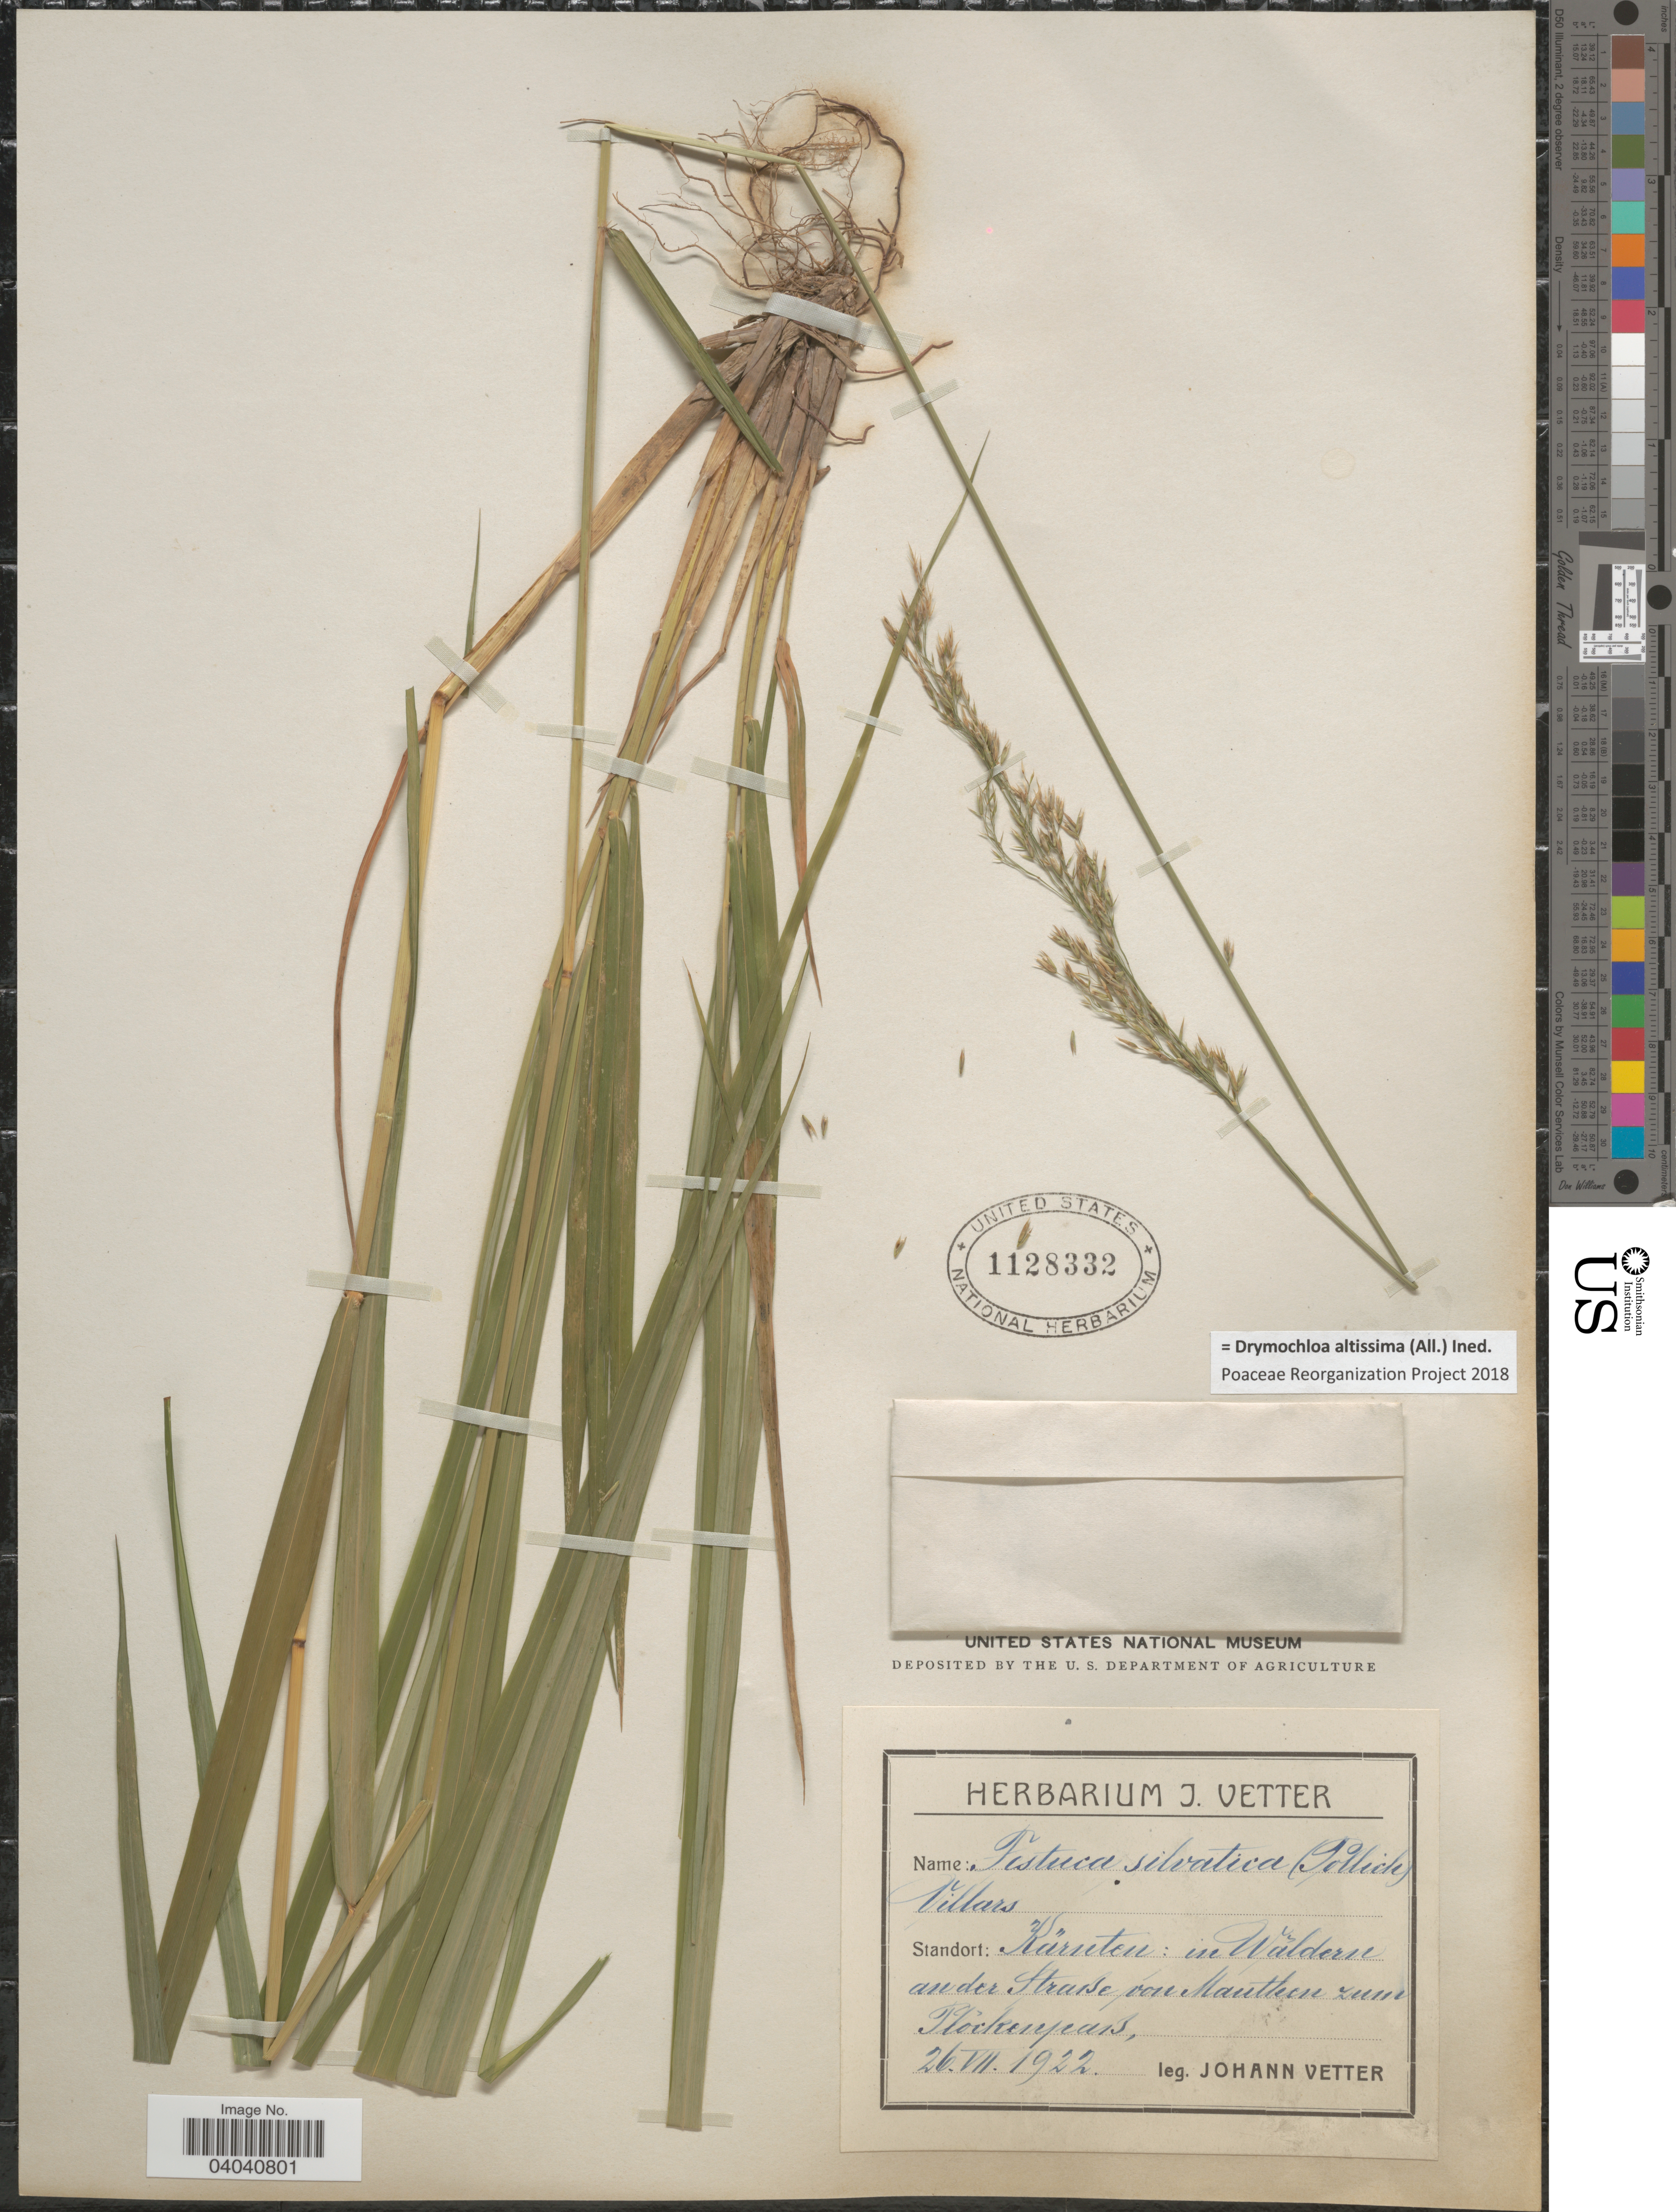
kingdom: Plantae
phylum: Tracheophyta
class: Liliopsida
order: Poales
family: Poaceae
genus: Drymochloa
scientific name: Drymochloa altissima (All.) ined.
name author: (All.)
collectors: J. Vetter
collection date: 1922-07-26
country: Austria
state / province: Karnten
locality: Kärnten: in Wãldern an der Straße von Mauthen zum Plockenpass.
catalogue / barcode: US 1128332